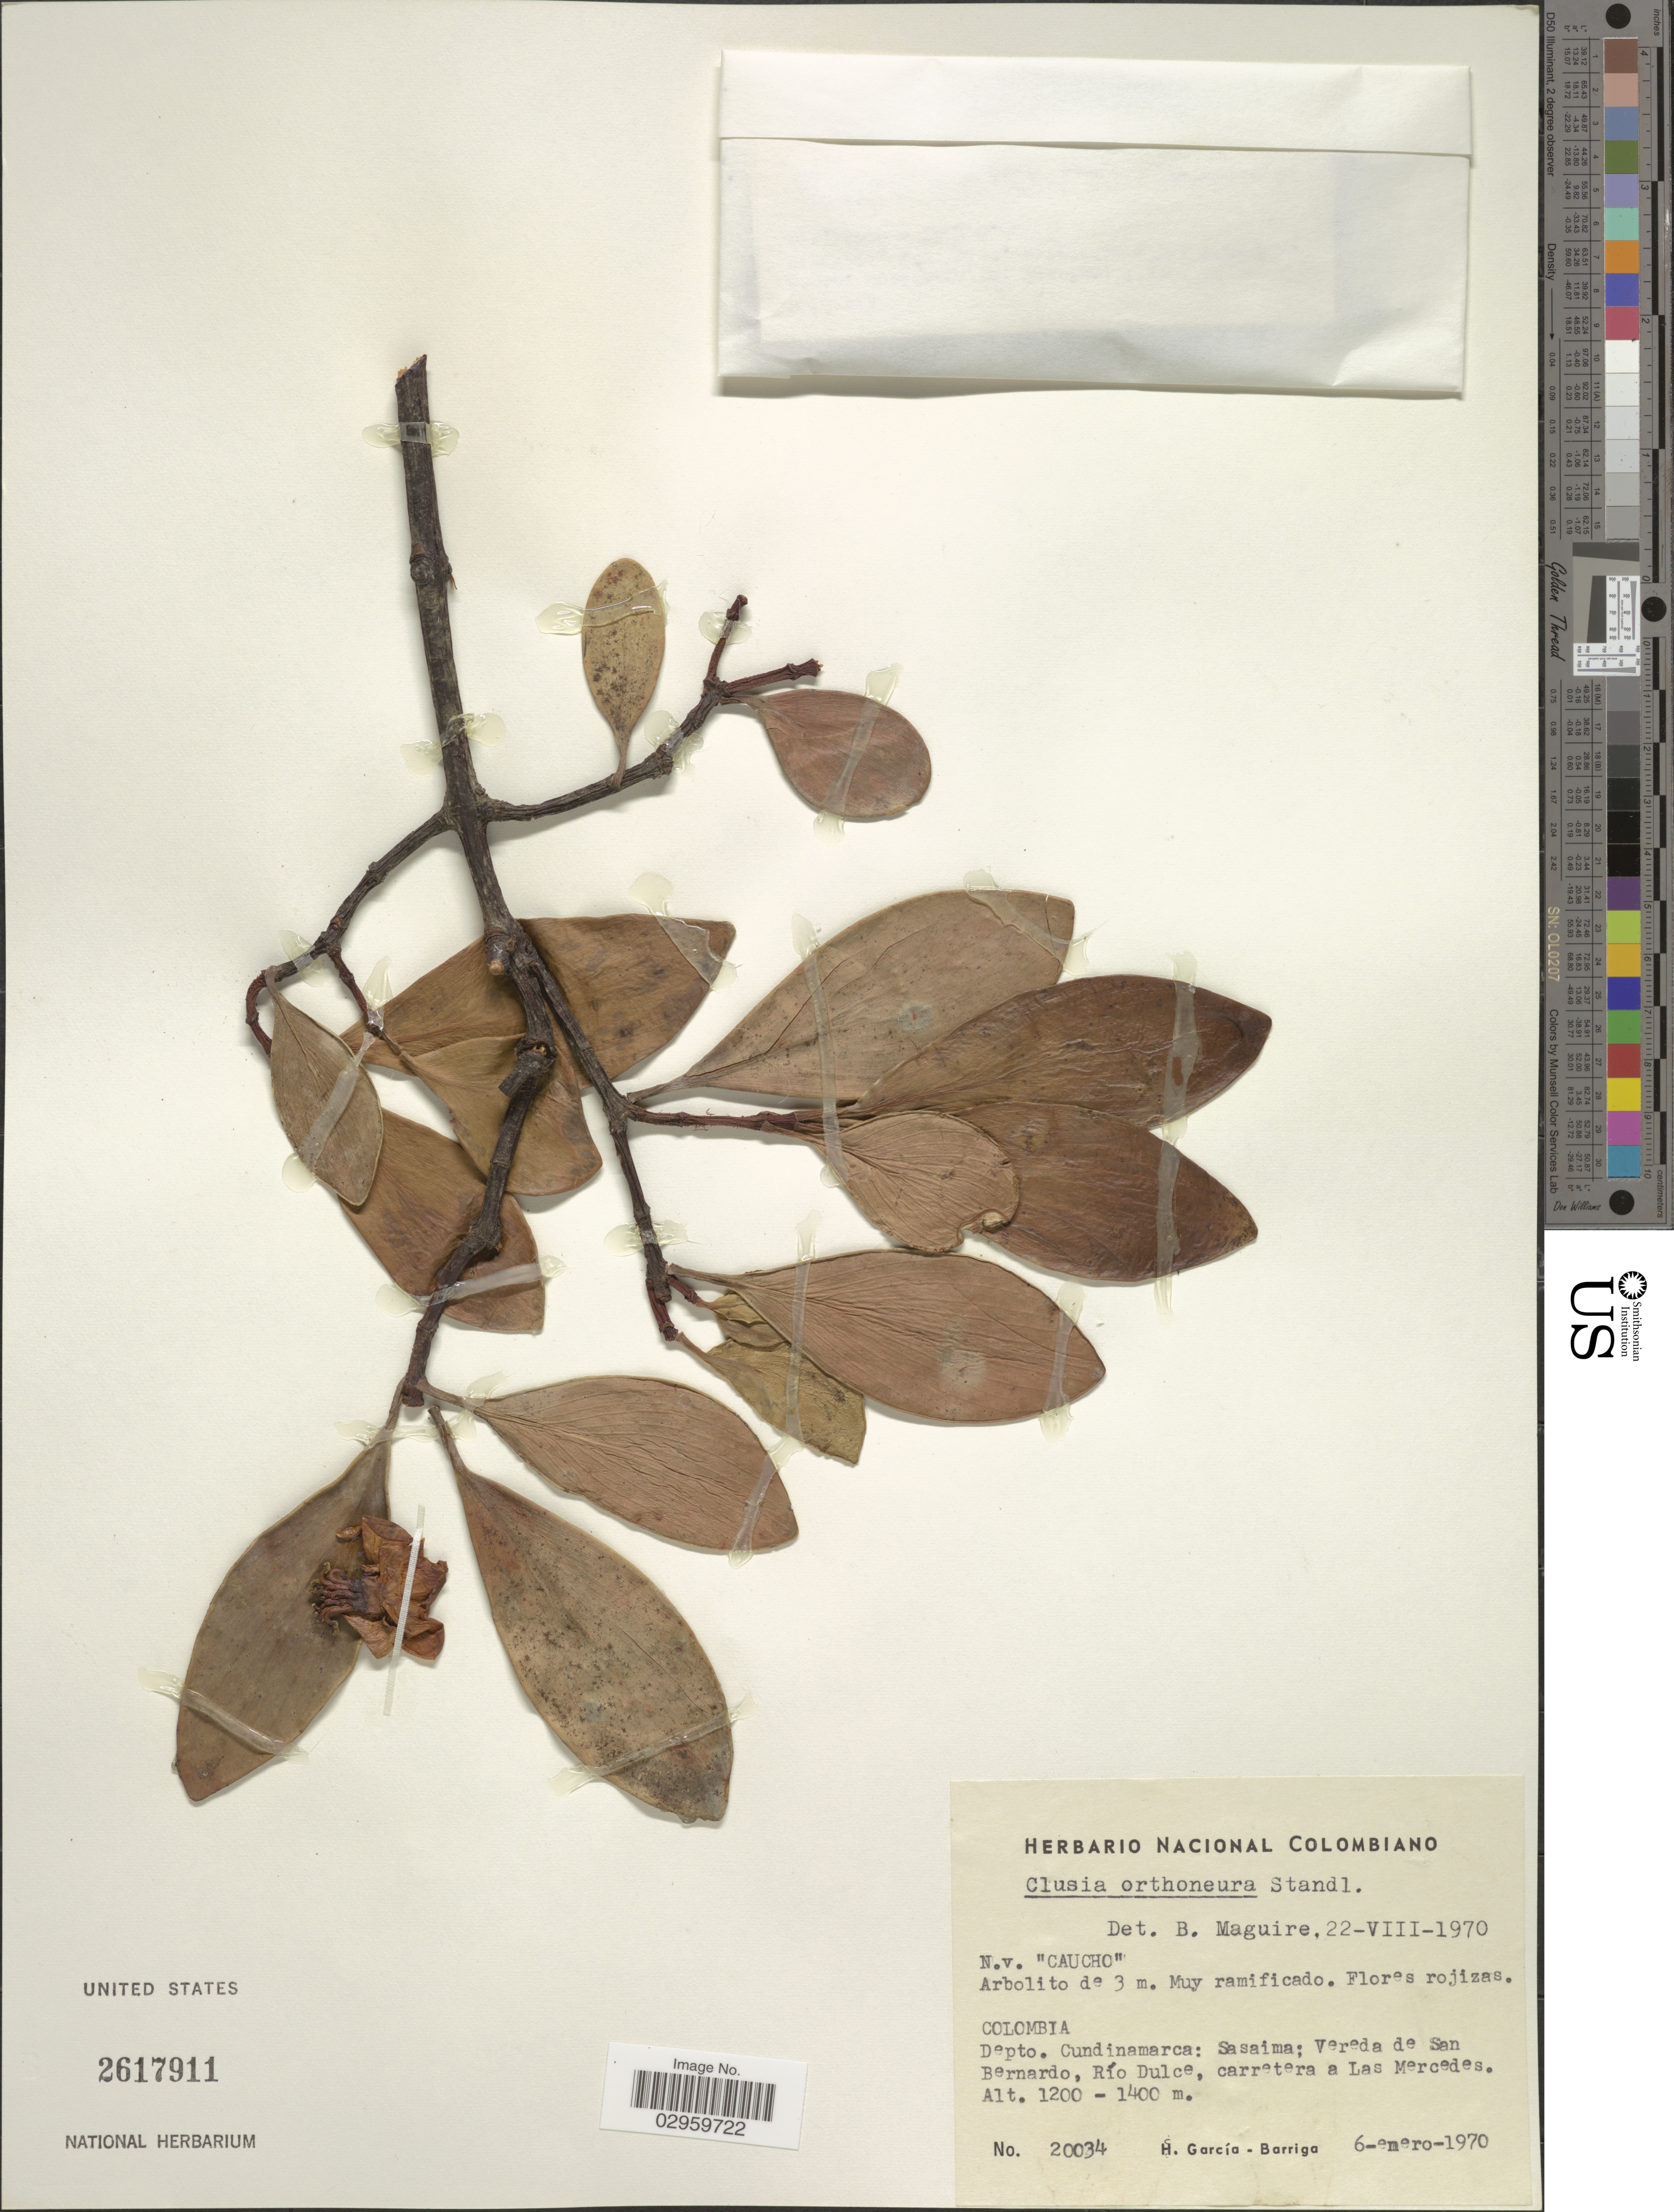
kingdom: Plantae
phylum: Tracheophyta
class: Magnoliopsida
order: Malpighiales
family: Clusiaceae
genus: Clusia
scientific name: Clusia orthoneura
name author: Standl.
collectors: H. García Barriga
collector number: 20034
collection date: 1970-01-06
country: Colombia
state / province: Cundinamarca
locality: Depto. Cundinamarca: Sasaima; Vereda de San Bernardo, Río Dulce, carretera a Las Mercedes.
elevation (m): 1200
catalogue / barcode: US 2617911